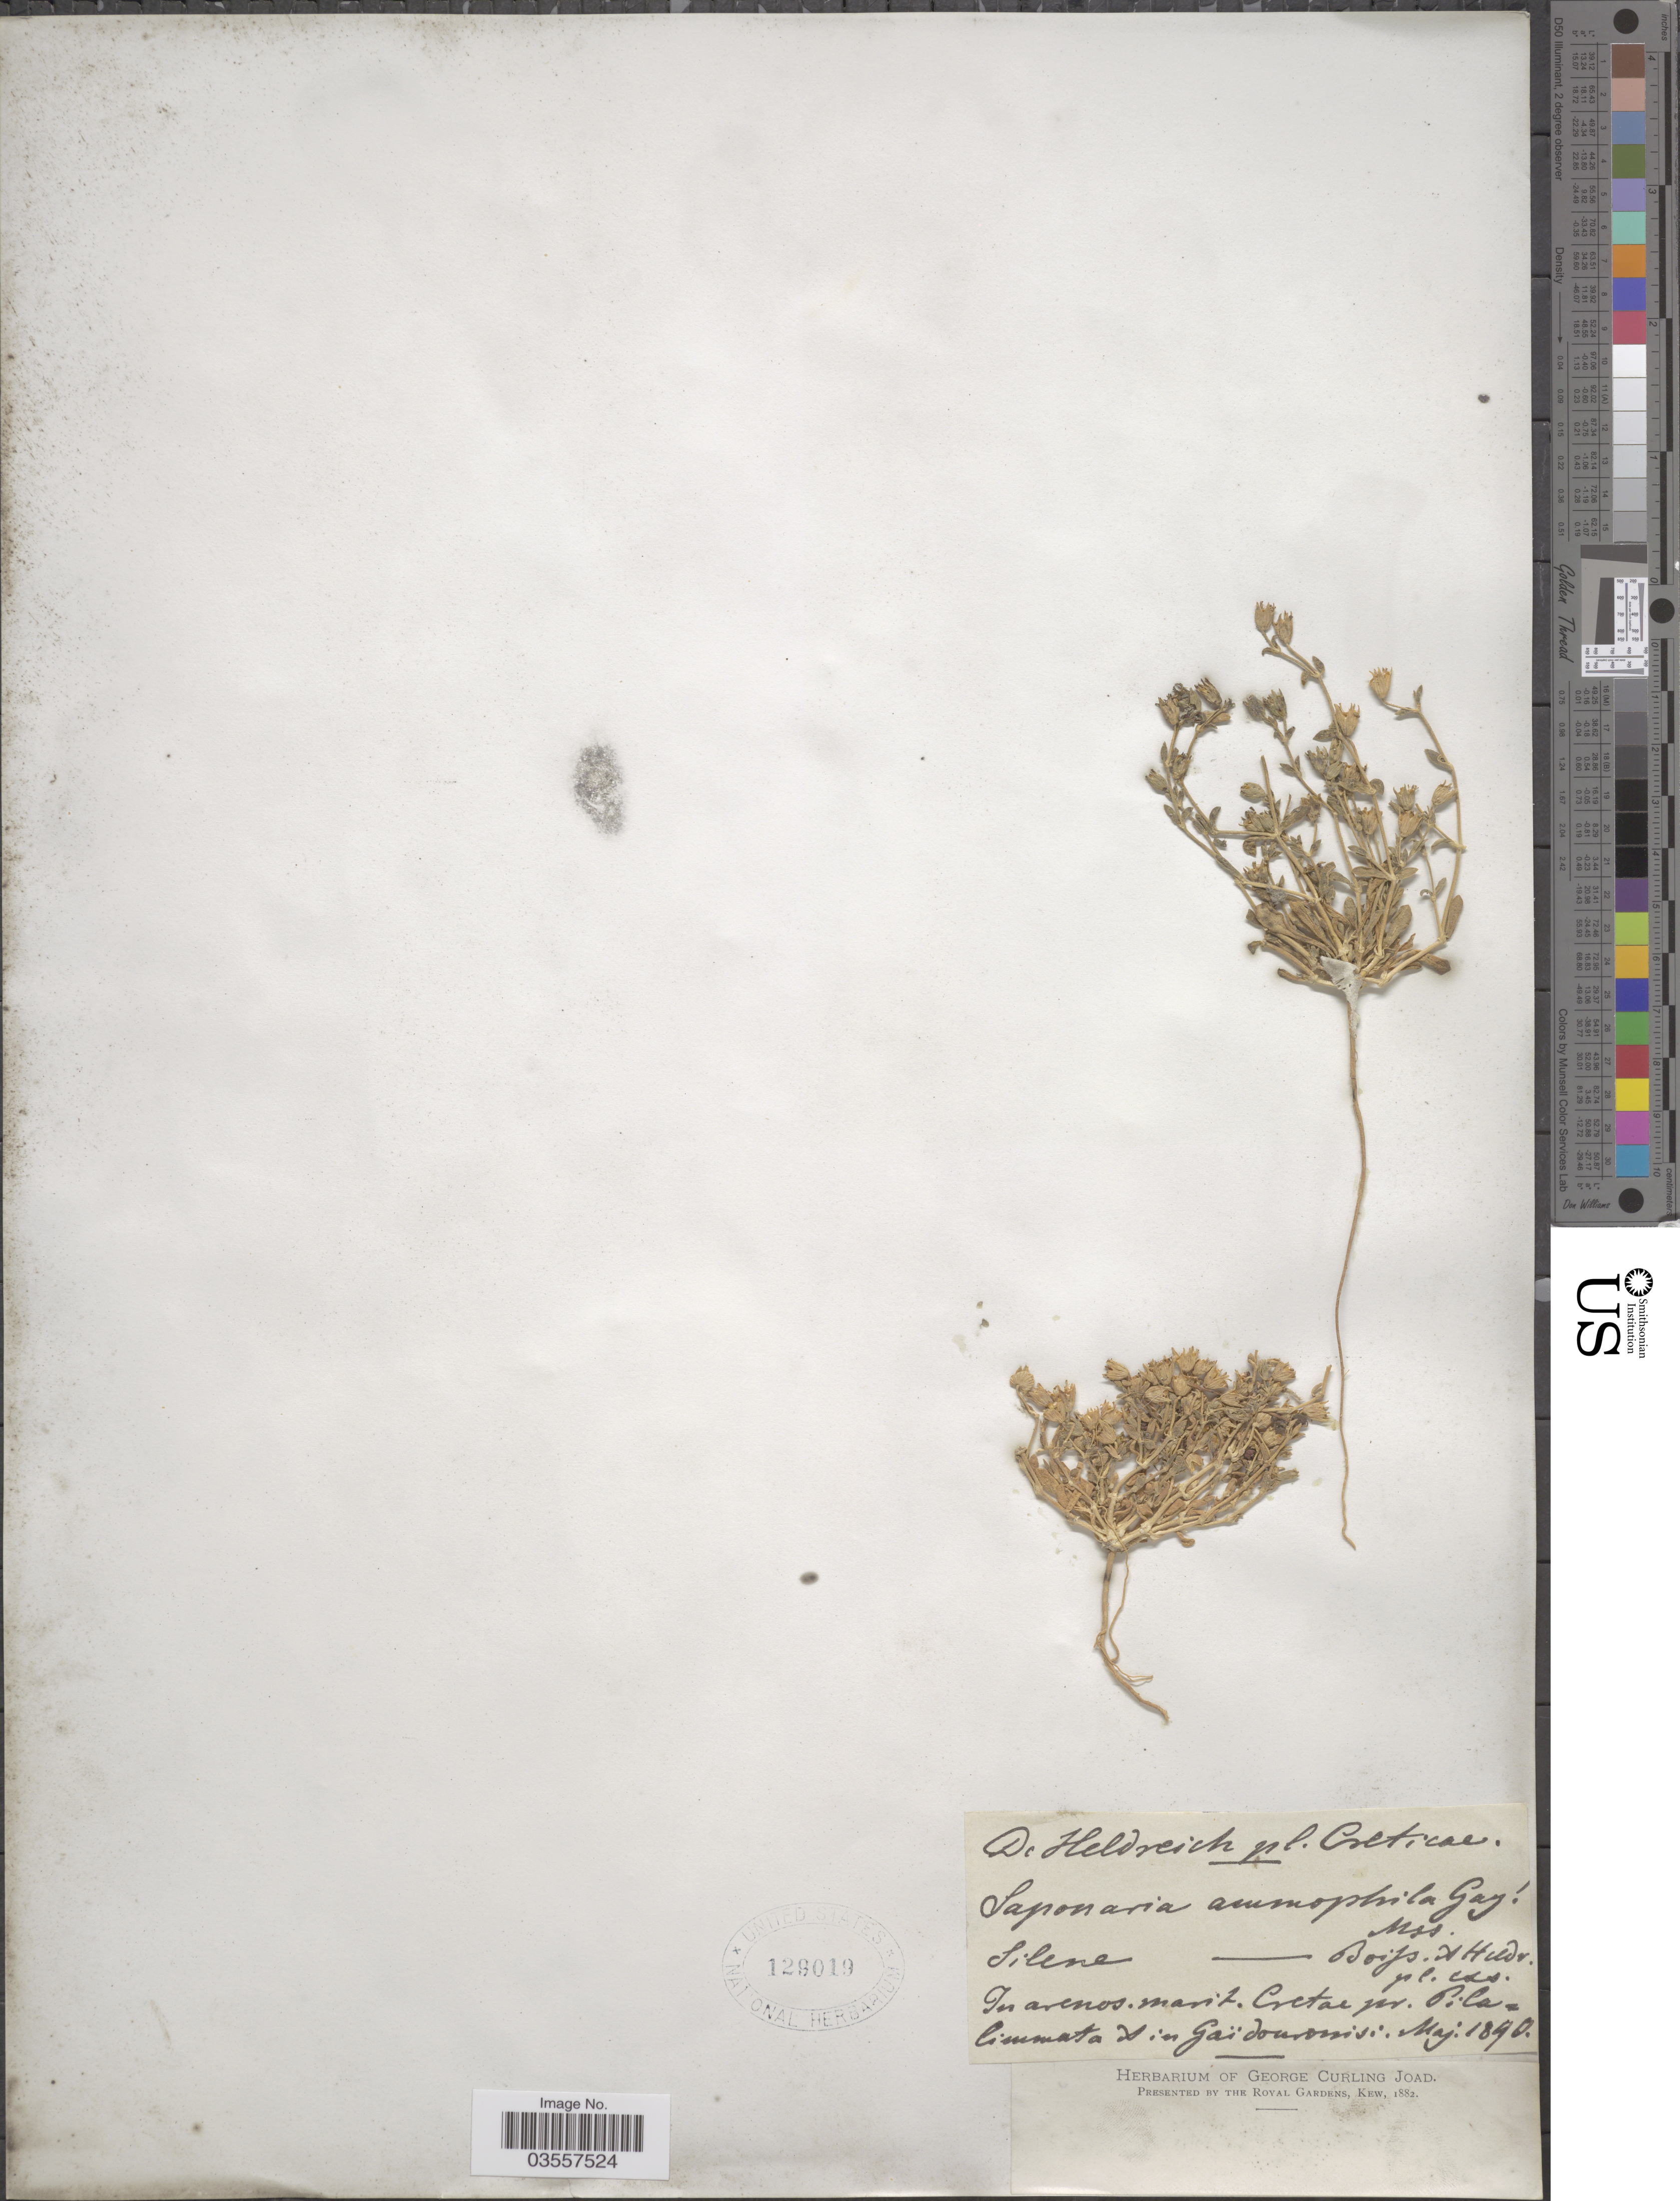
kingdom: Plantae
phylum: Tracheophyta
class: Magnoliopsida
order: Caryophyllales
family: Caryophyllaceae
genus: Silene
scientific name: Silene ammophila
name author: Boiss. & Heldr.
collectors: -. De Heldreich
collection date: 1890-05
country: Greece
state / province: Crete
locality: Creticae. In arenos. marit. Cretae pr. Pila. Cimmata [Foreign script] in Gaïdouronis.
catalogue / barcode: US 129019